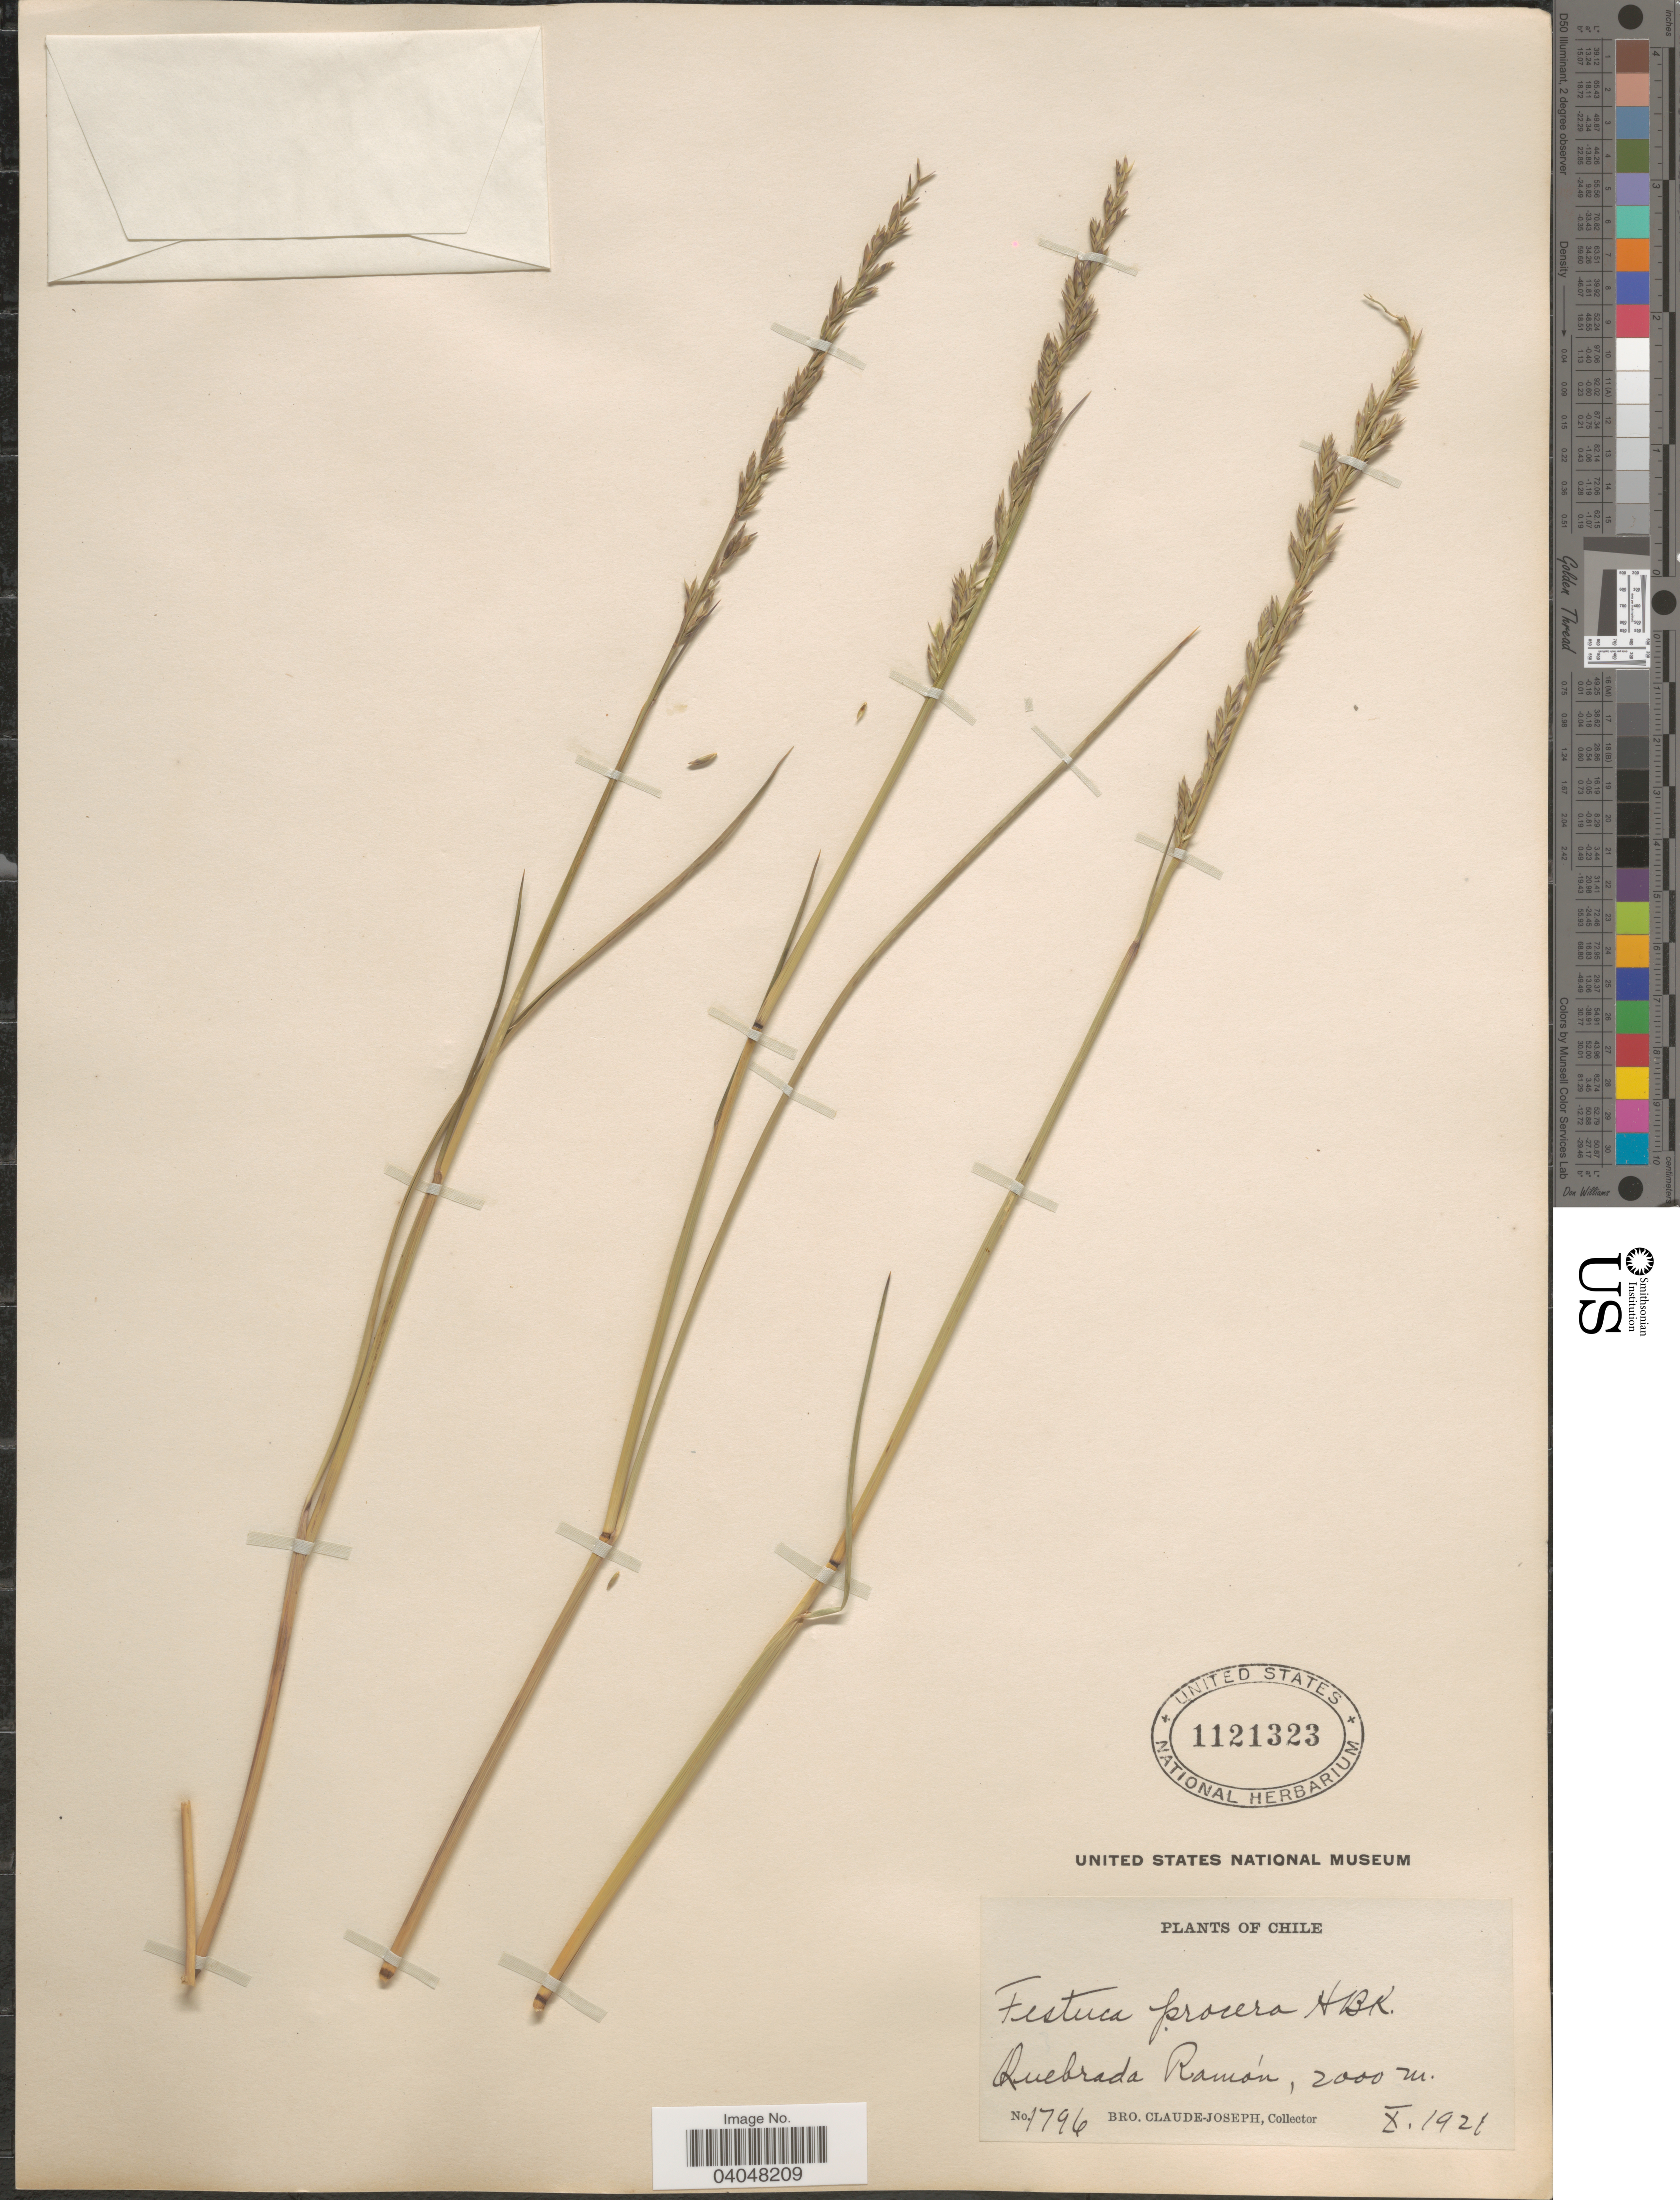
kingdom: Plantae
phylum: Tracheophyta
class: Liliopsida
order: Poales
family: Poaceae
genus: Festuca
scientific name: Festuca procera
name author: Kunth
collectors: Bro. Claude-Joseph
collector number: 1796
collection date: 1921-10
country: Chile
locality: Quebrada Ramón.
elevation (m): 2000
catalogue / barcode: US 1121323